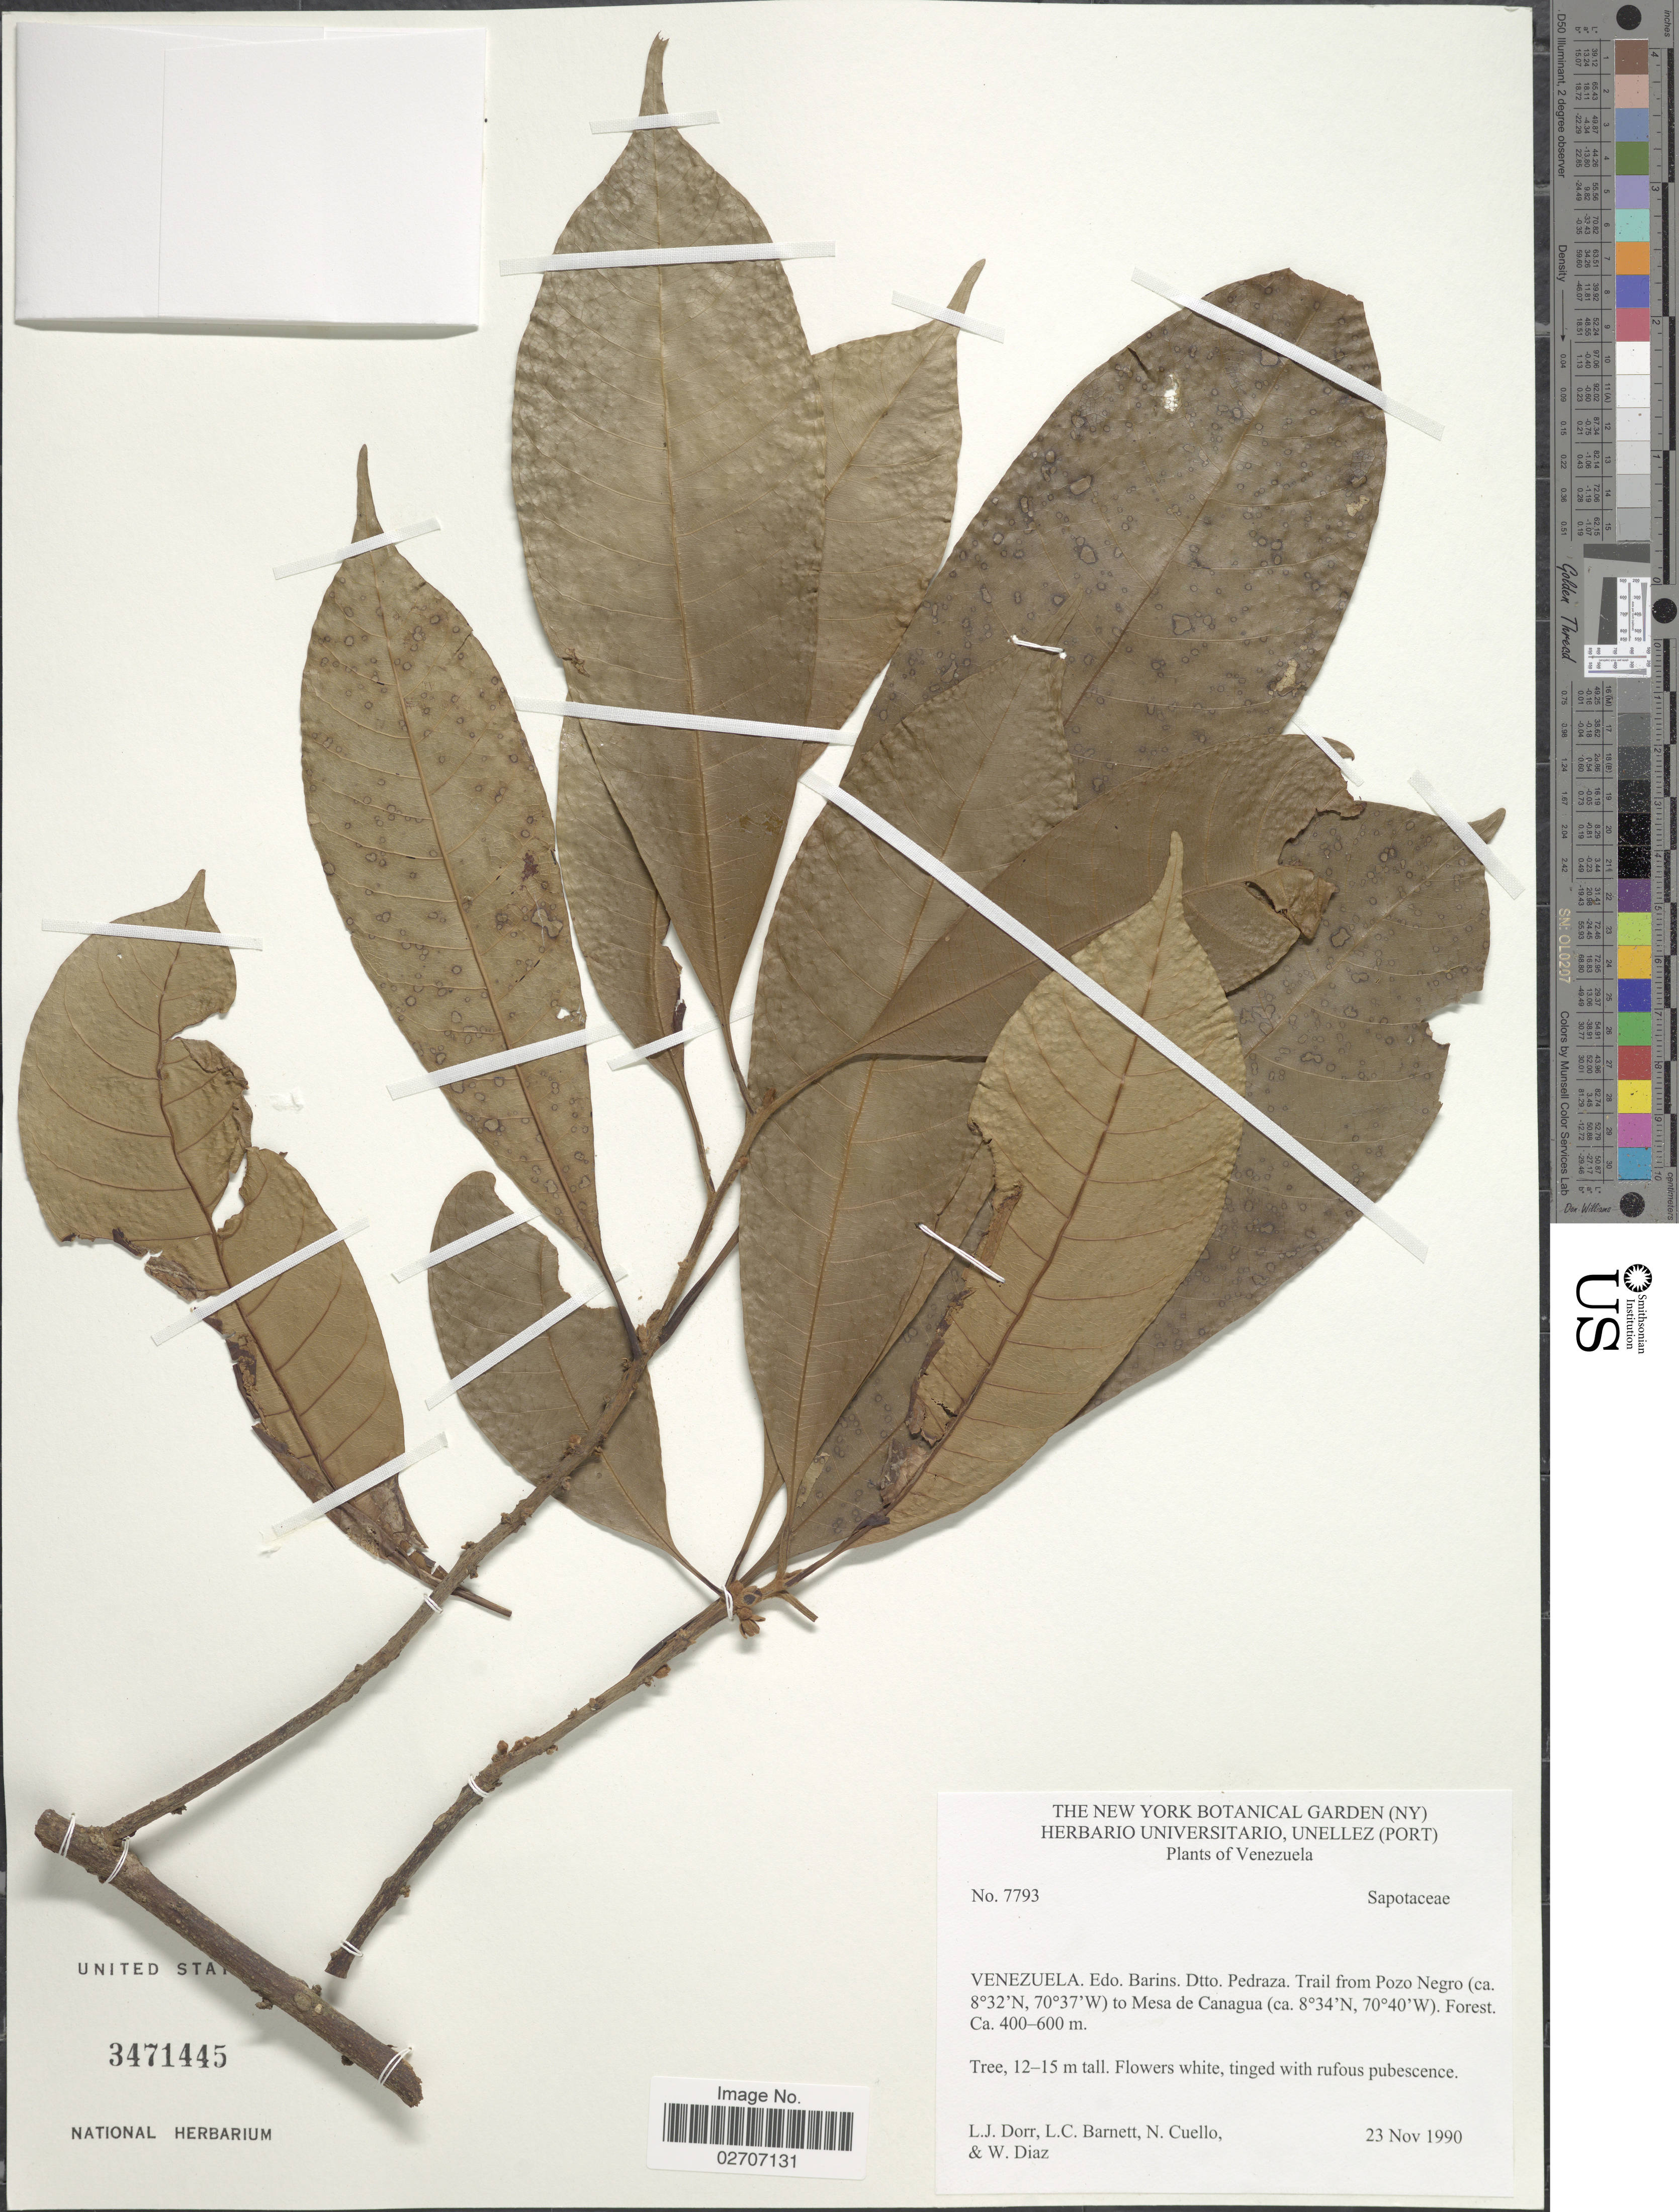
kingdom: Plantae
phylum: Tracheophyta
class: Magnoliopsida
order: Ericales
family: Sapotaceae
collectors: L. J. Dorr, L. C. Barnett, N. L. Cuello & W. Díaz P.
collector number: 7793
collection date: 1990-11-23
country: Venezuela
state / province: Barinas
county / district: Pedraza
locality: Trail from Pozo Negro to Mesa de Canagua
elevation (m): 400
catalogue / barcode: US 3471445